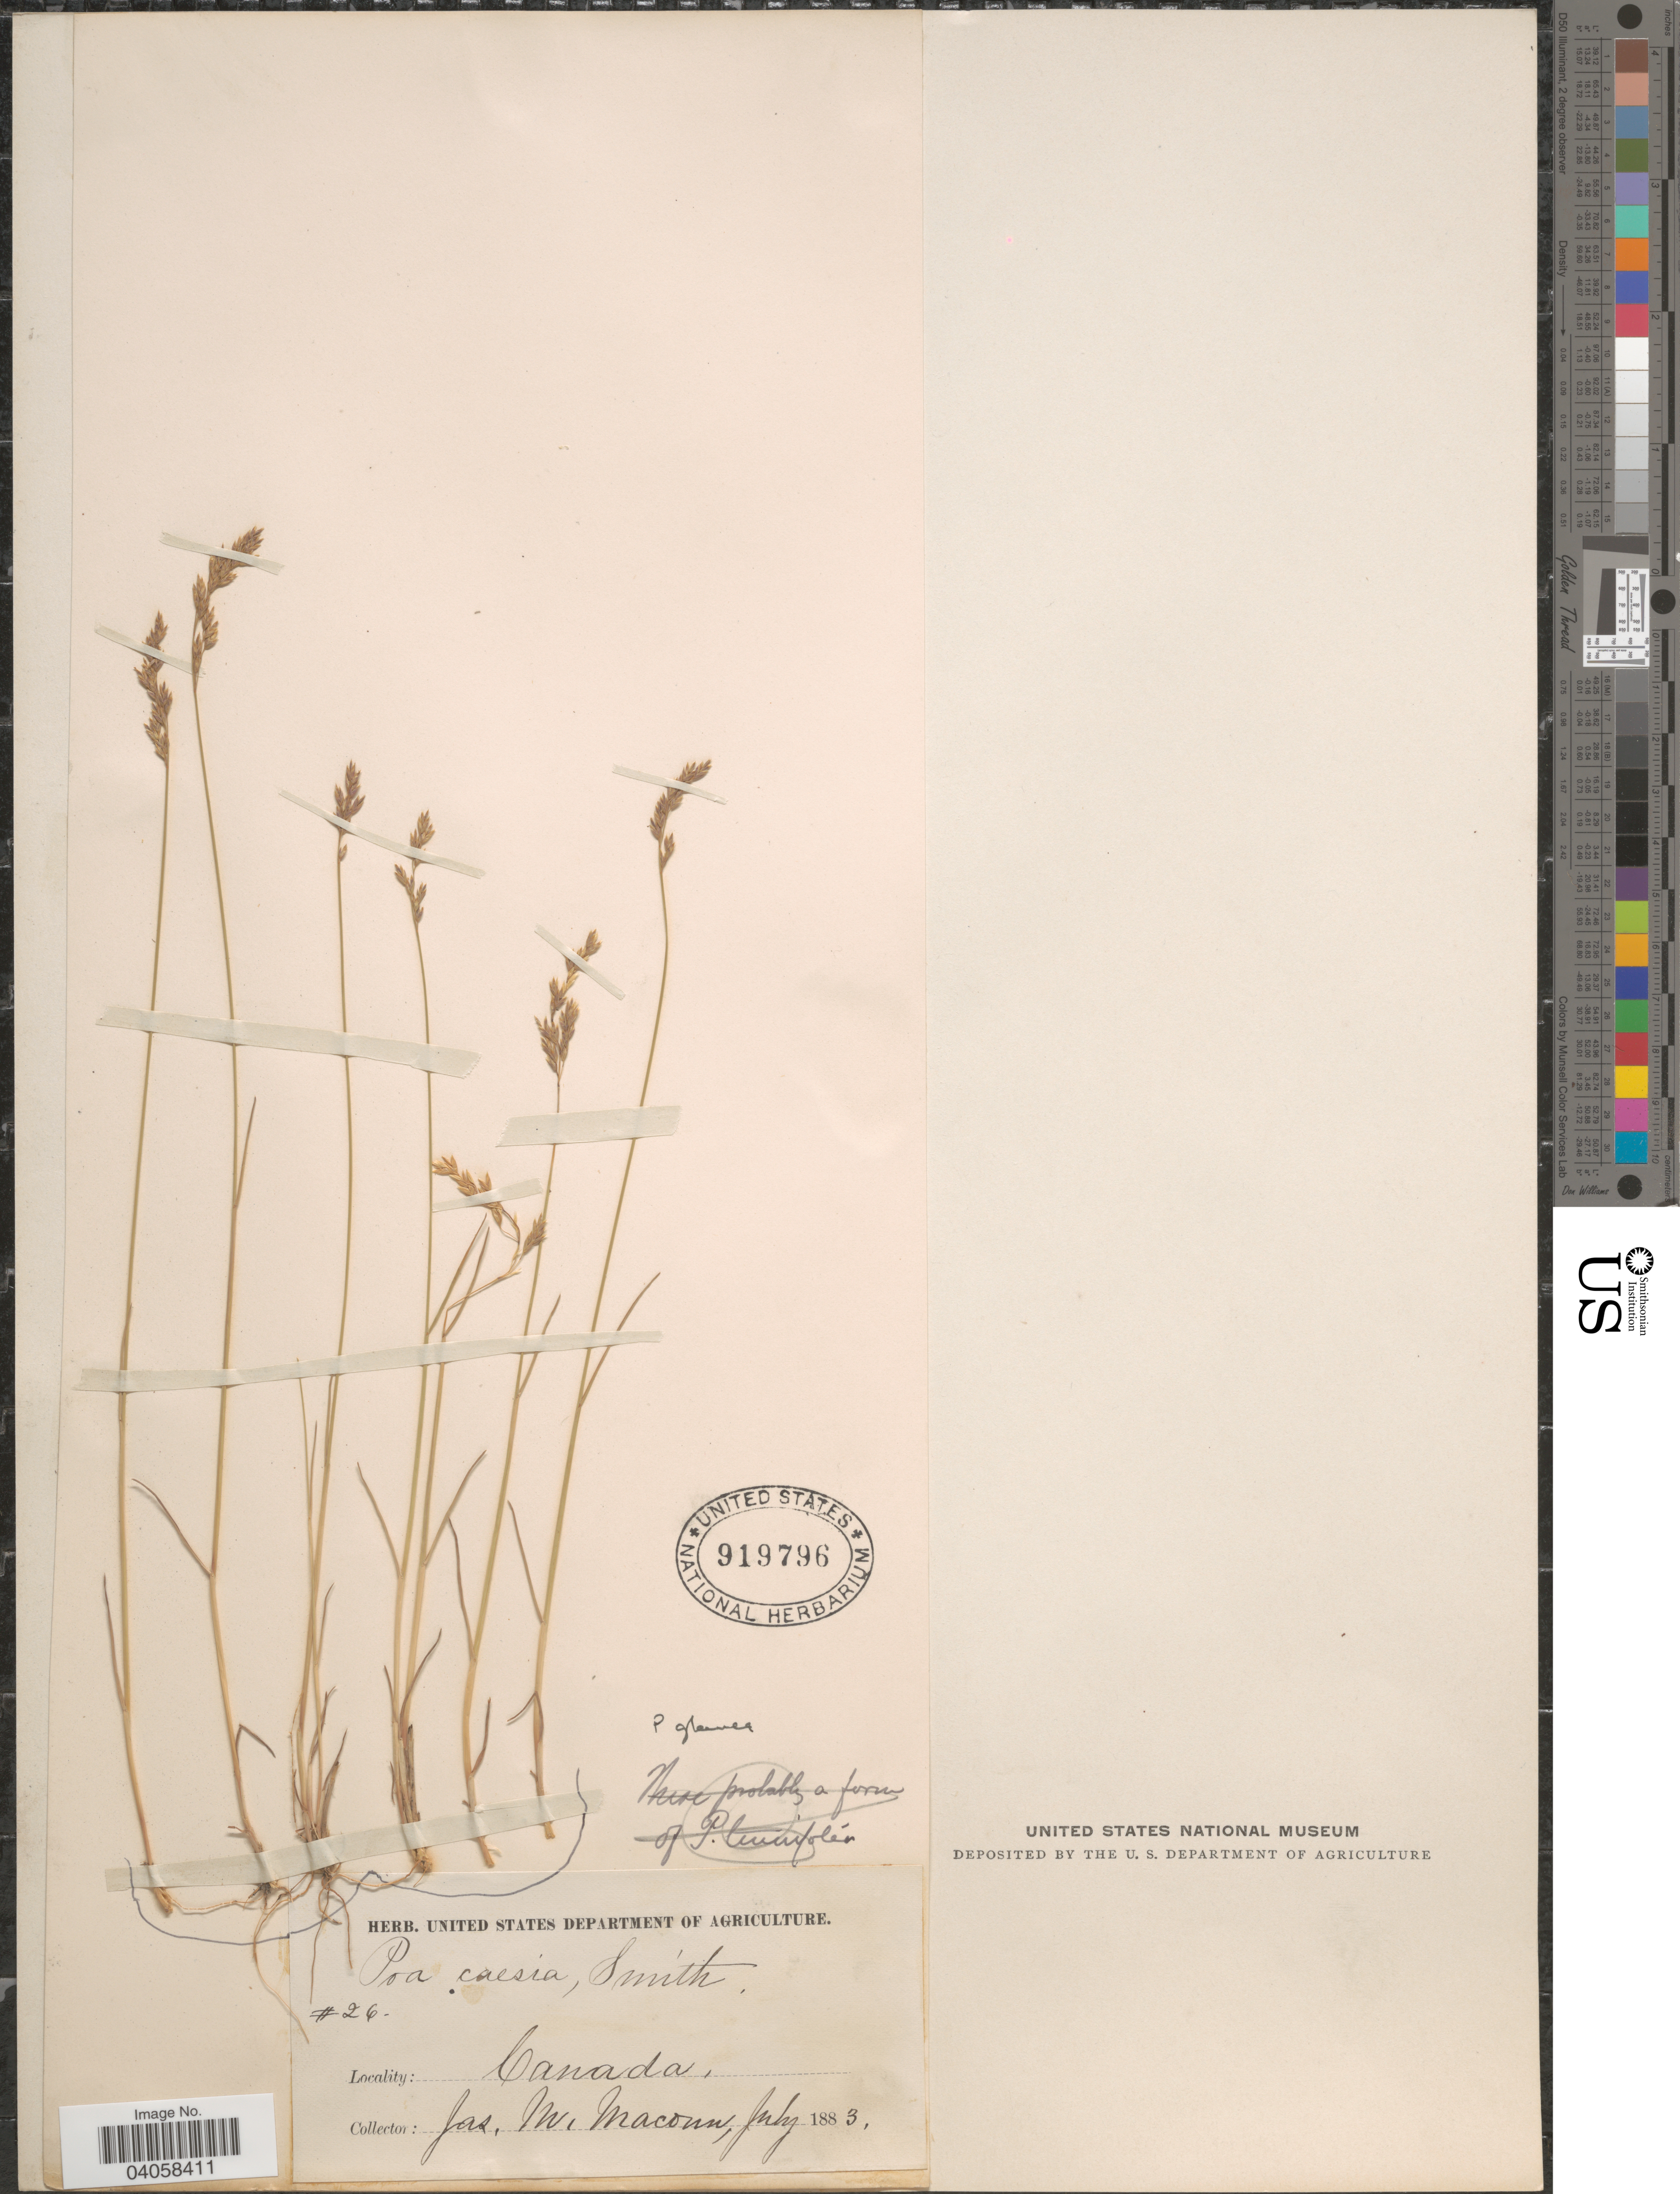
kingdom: Plantae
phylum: Tracheophyta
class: Liliopsida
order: Poales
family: Poaceae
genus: Poa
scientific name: Poa glauca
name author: Vahl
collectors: J. M. Macoun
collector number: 26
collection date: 1883-07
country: Canada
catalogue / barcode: US 919796